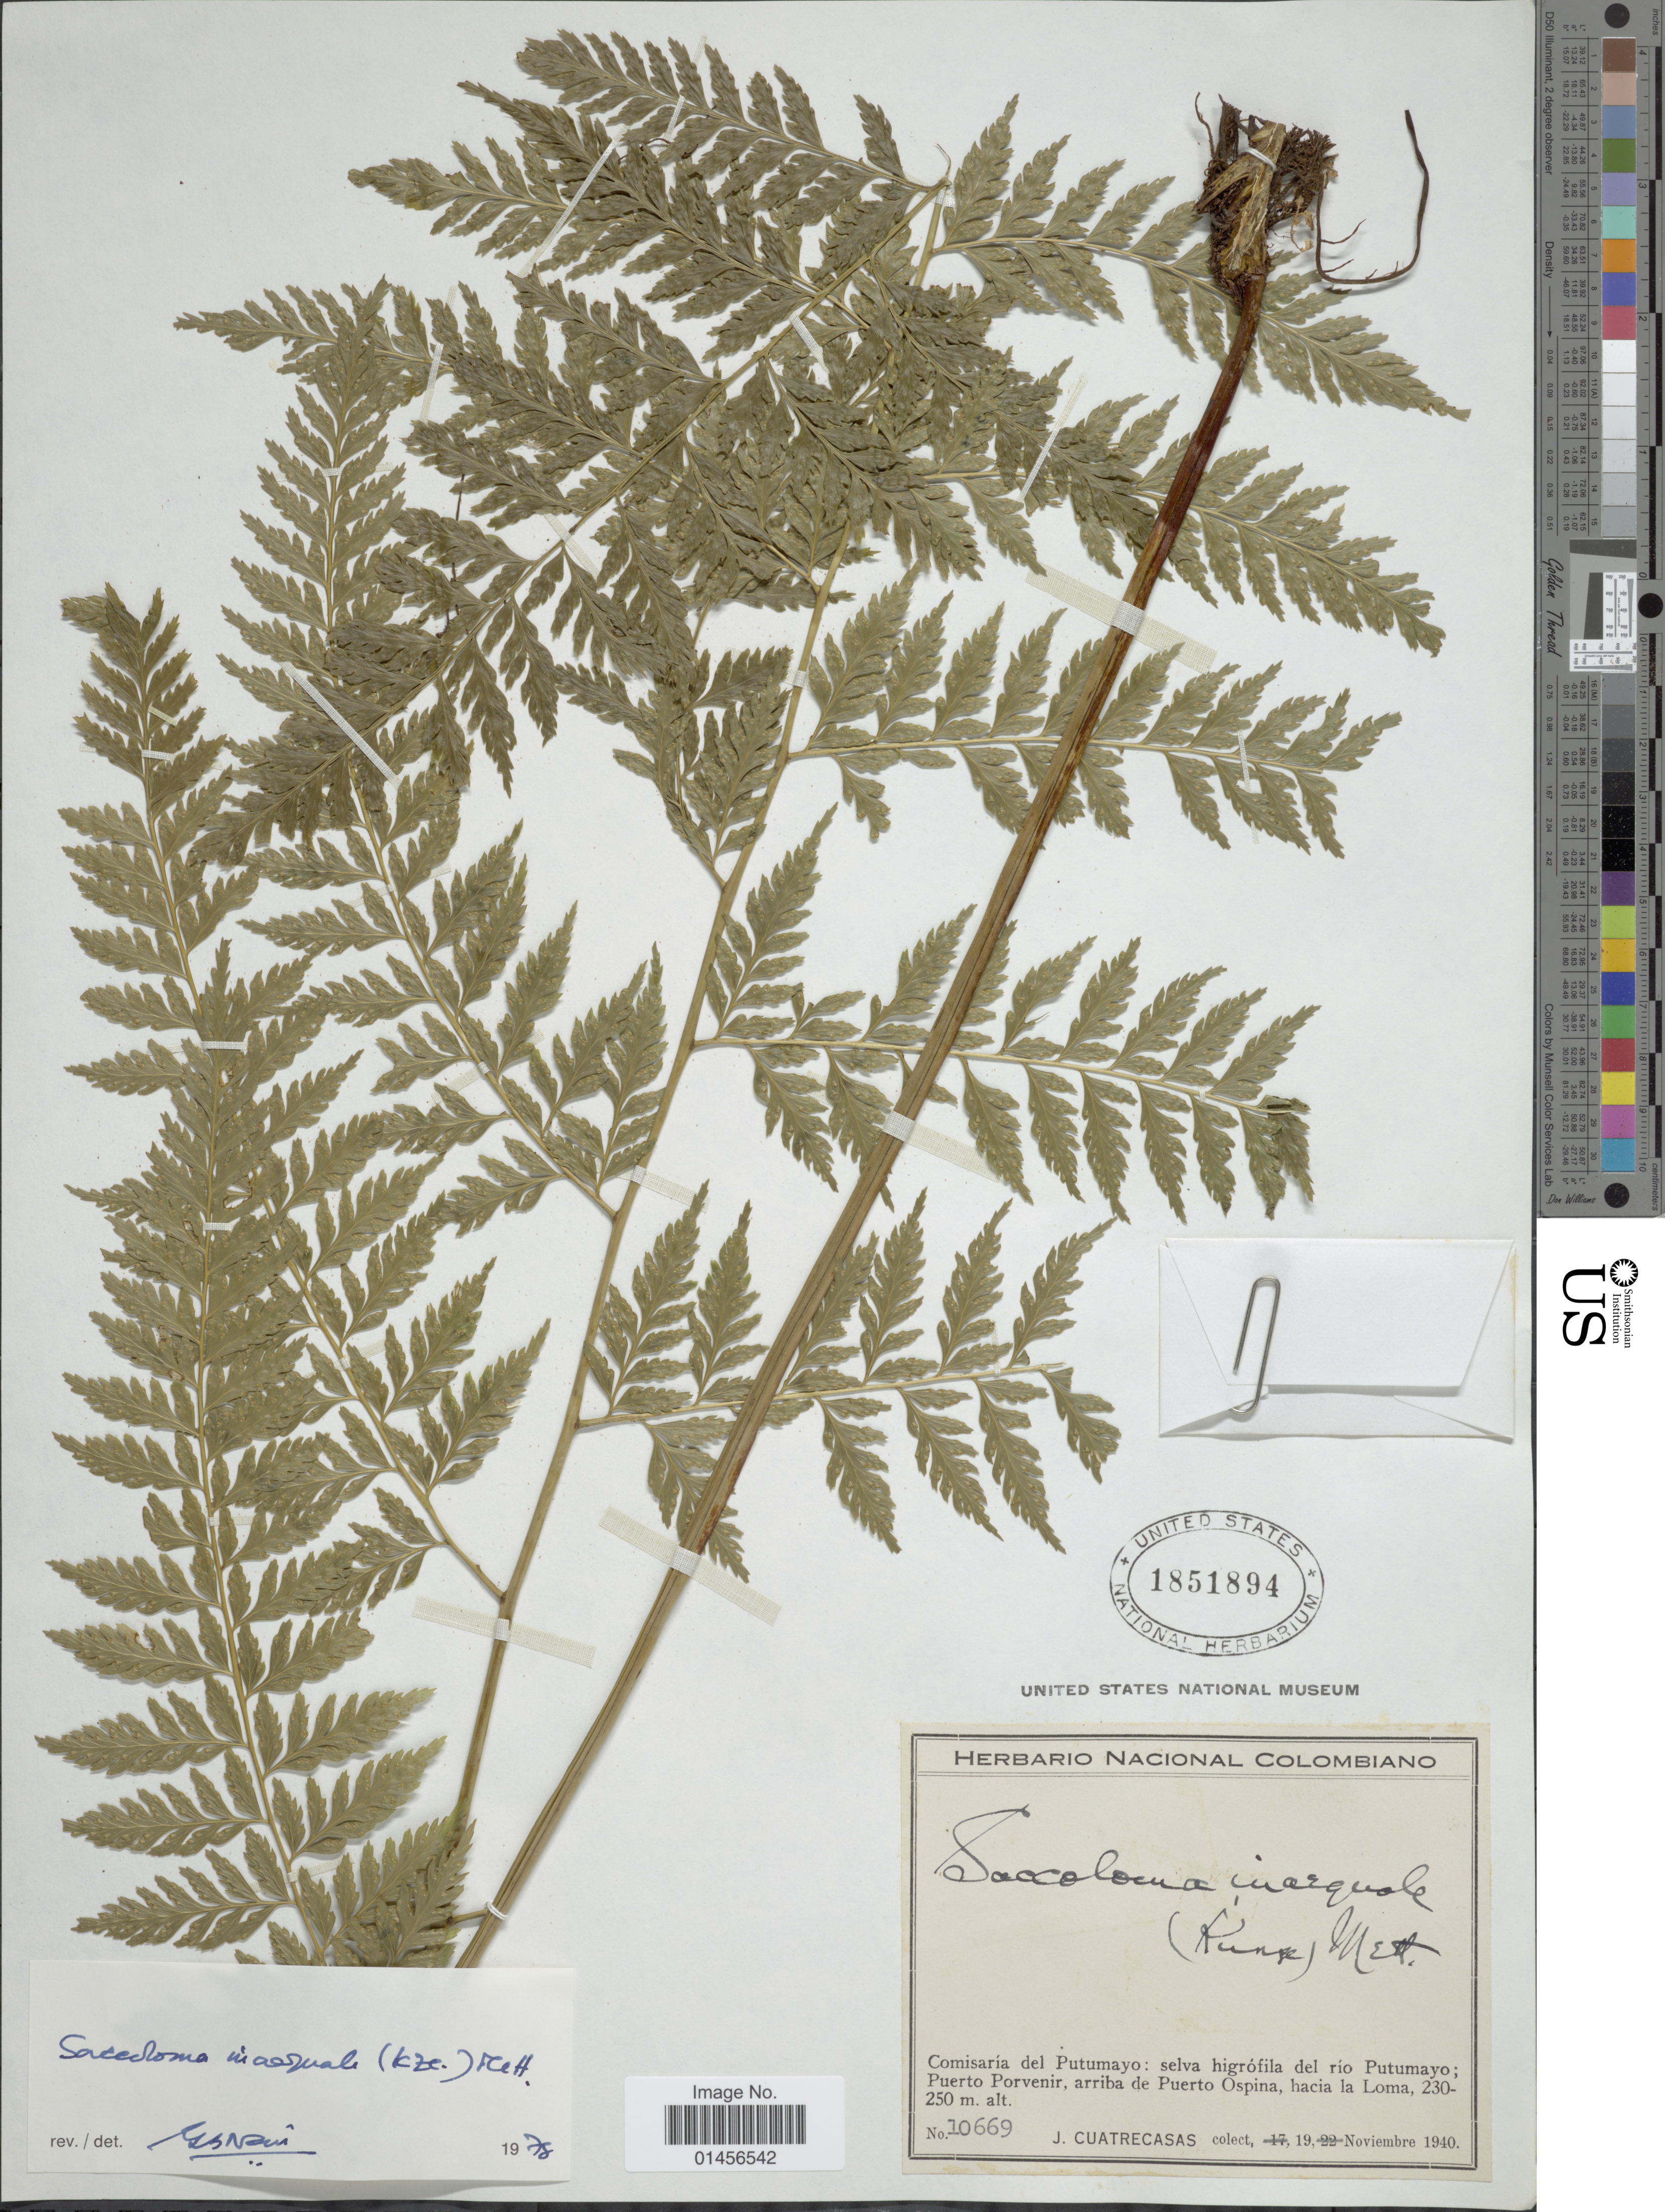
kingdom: Plantae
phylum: Tracheophyta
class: Polypodiopsida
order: Polypodiales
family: Saccolomataceae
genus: Saccoloma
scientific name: Saccoloma inaequale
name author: (Kunze) Mett.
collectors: J. Cuatrecasas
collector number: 10669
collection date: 1940-11-19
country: Colombia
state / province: Putumayo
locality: Selva higrófila del rio Putumayo: Puerto Porvenir, arriba de Puerto Ospina, hacia la Loma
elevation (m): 230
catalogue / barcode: US 1851894